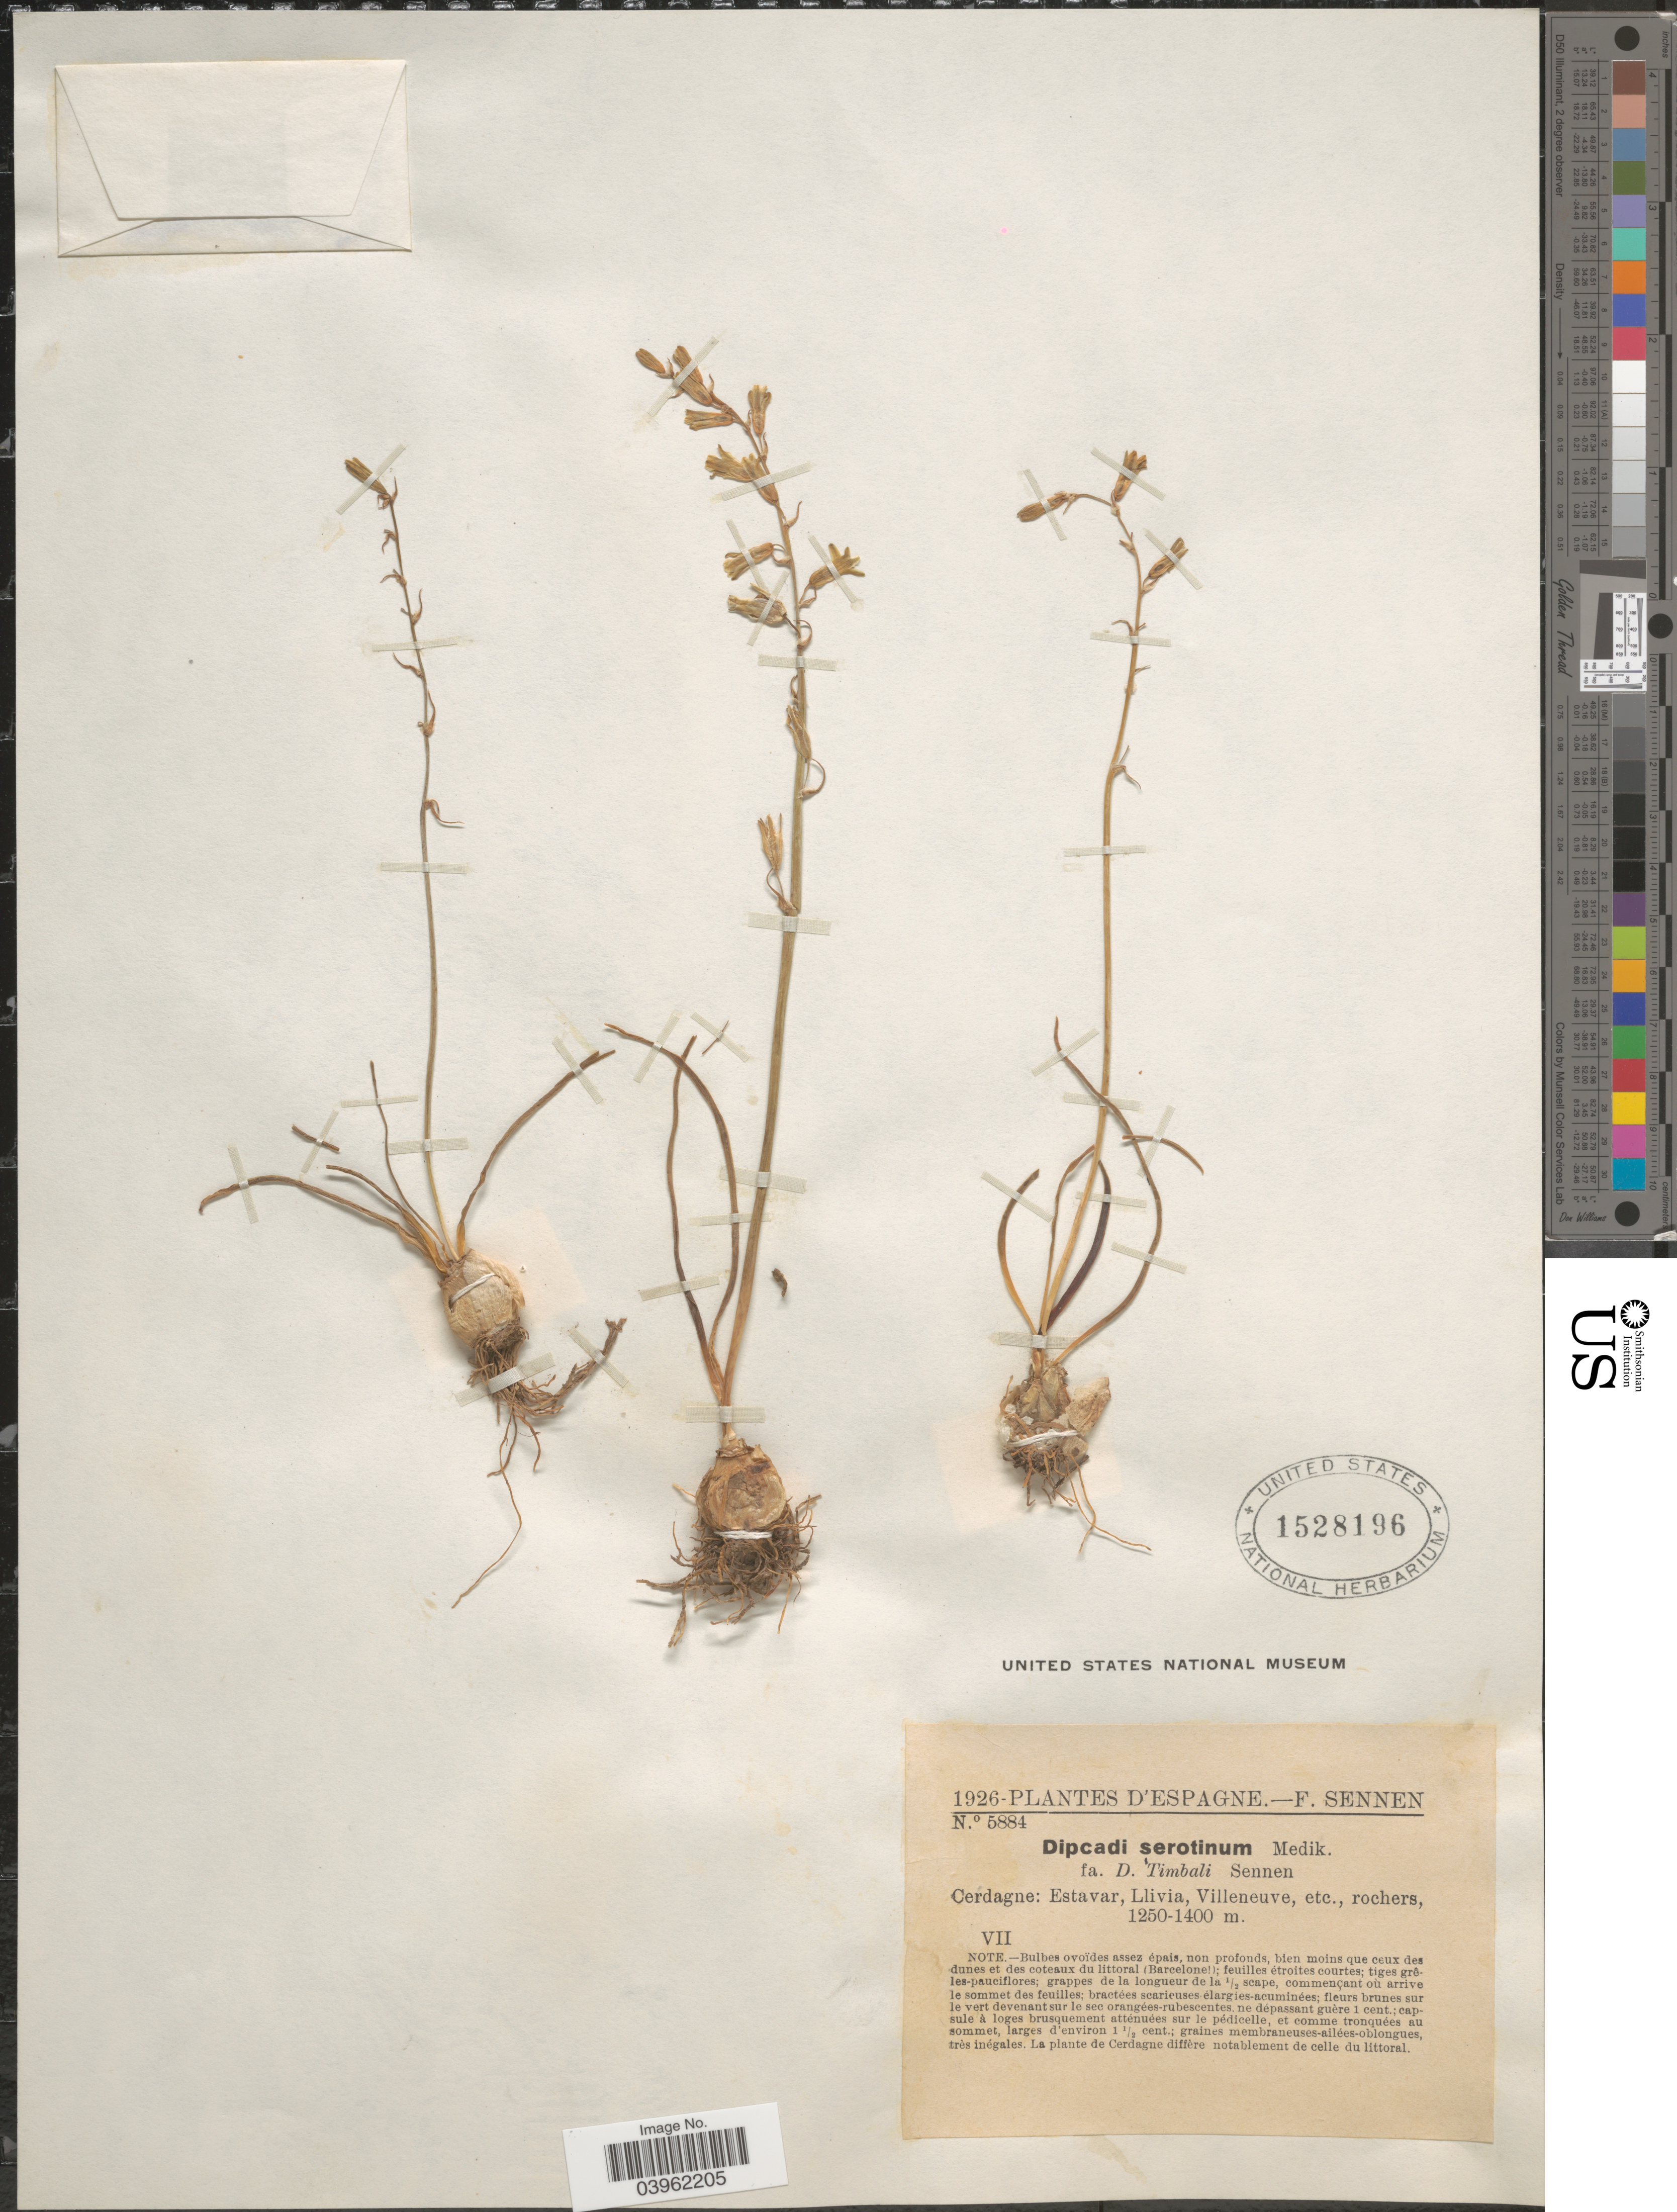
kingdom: Plantae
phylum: Tracheophyta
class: Liliopsida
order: Asparagales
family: Asparagaceae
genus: Dipcadi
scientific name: Dipcadi serotinum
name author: (L.) Medik.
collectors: E. Sennen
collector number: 5884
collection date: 1926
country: Spain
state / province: Islas Baleares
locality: D' Espagne. Cerdagne: Estavar, Llivia, Villeneuve, etc., rochers.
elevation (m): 1250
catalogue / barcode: US 1528196